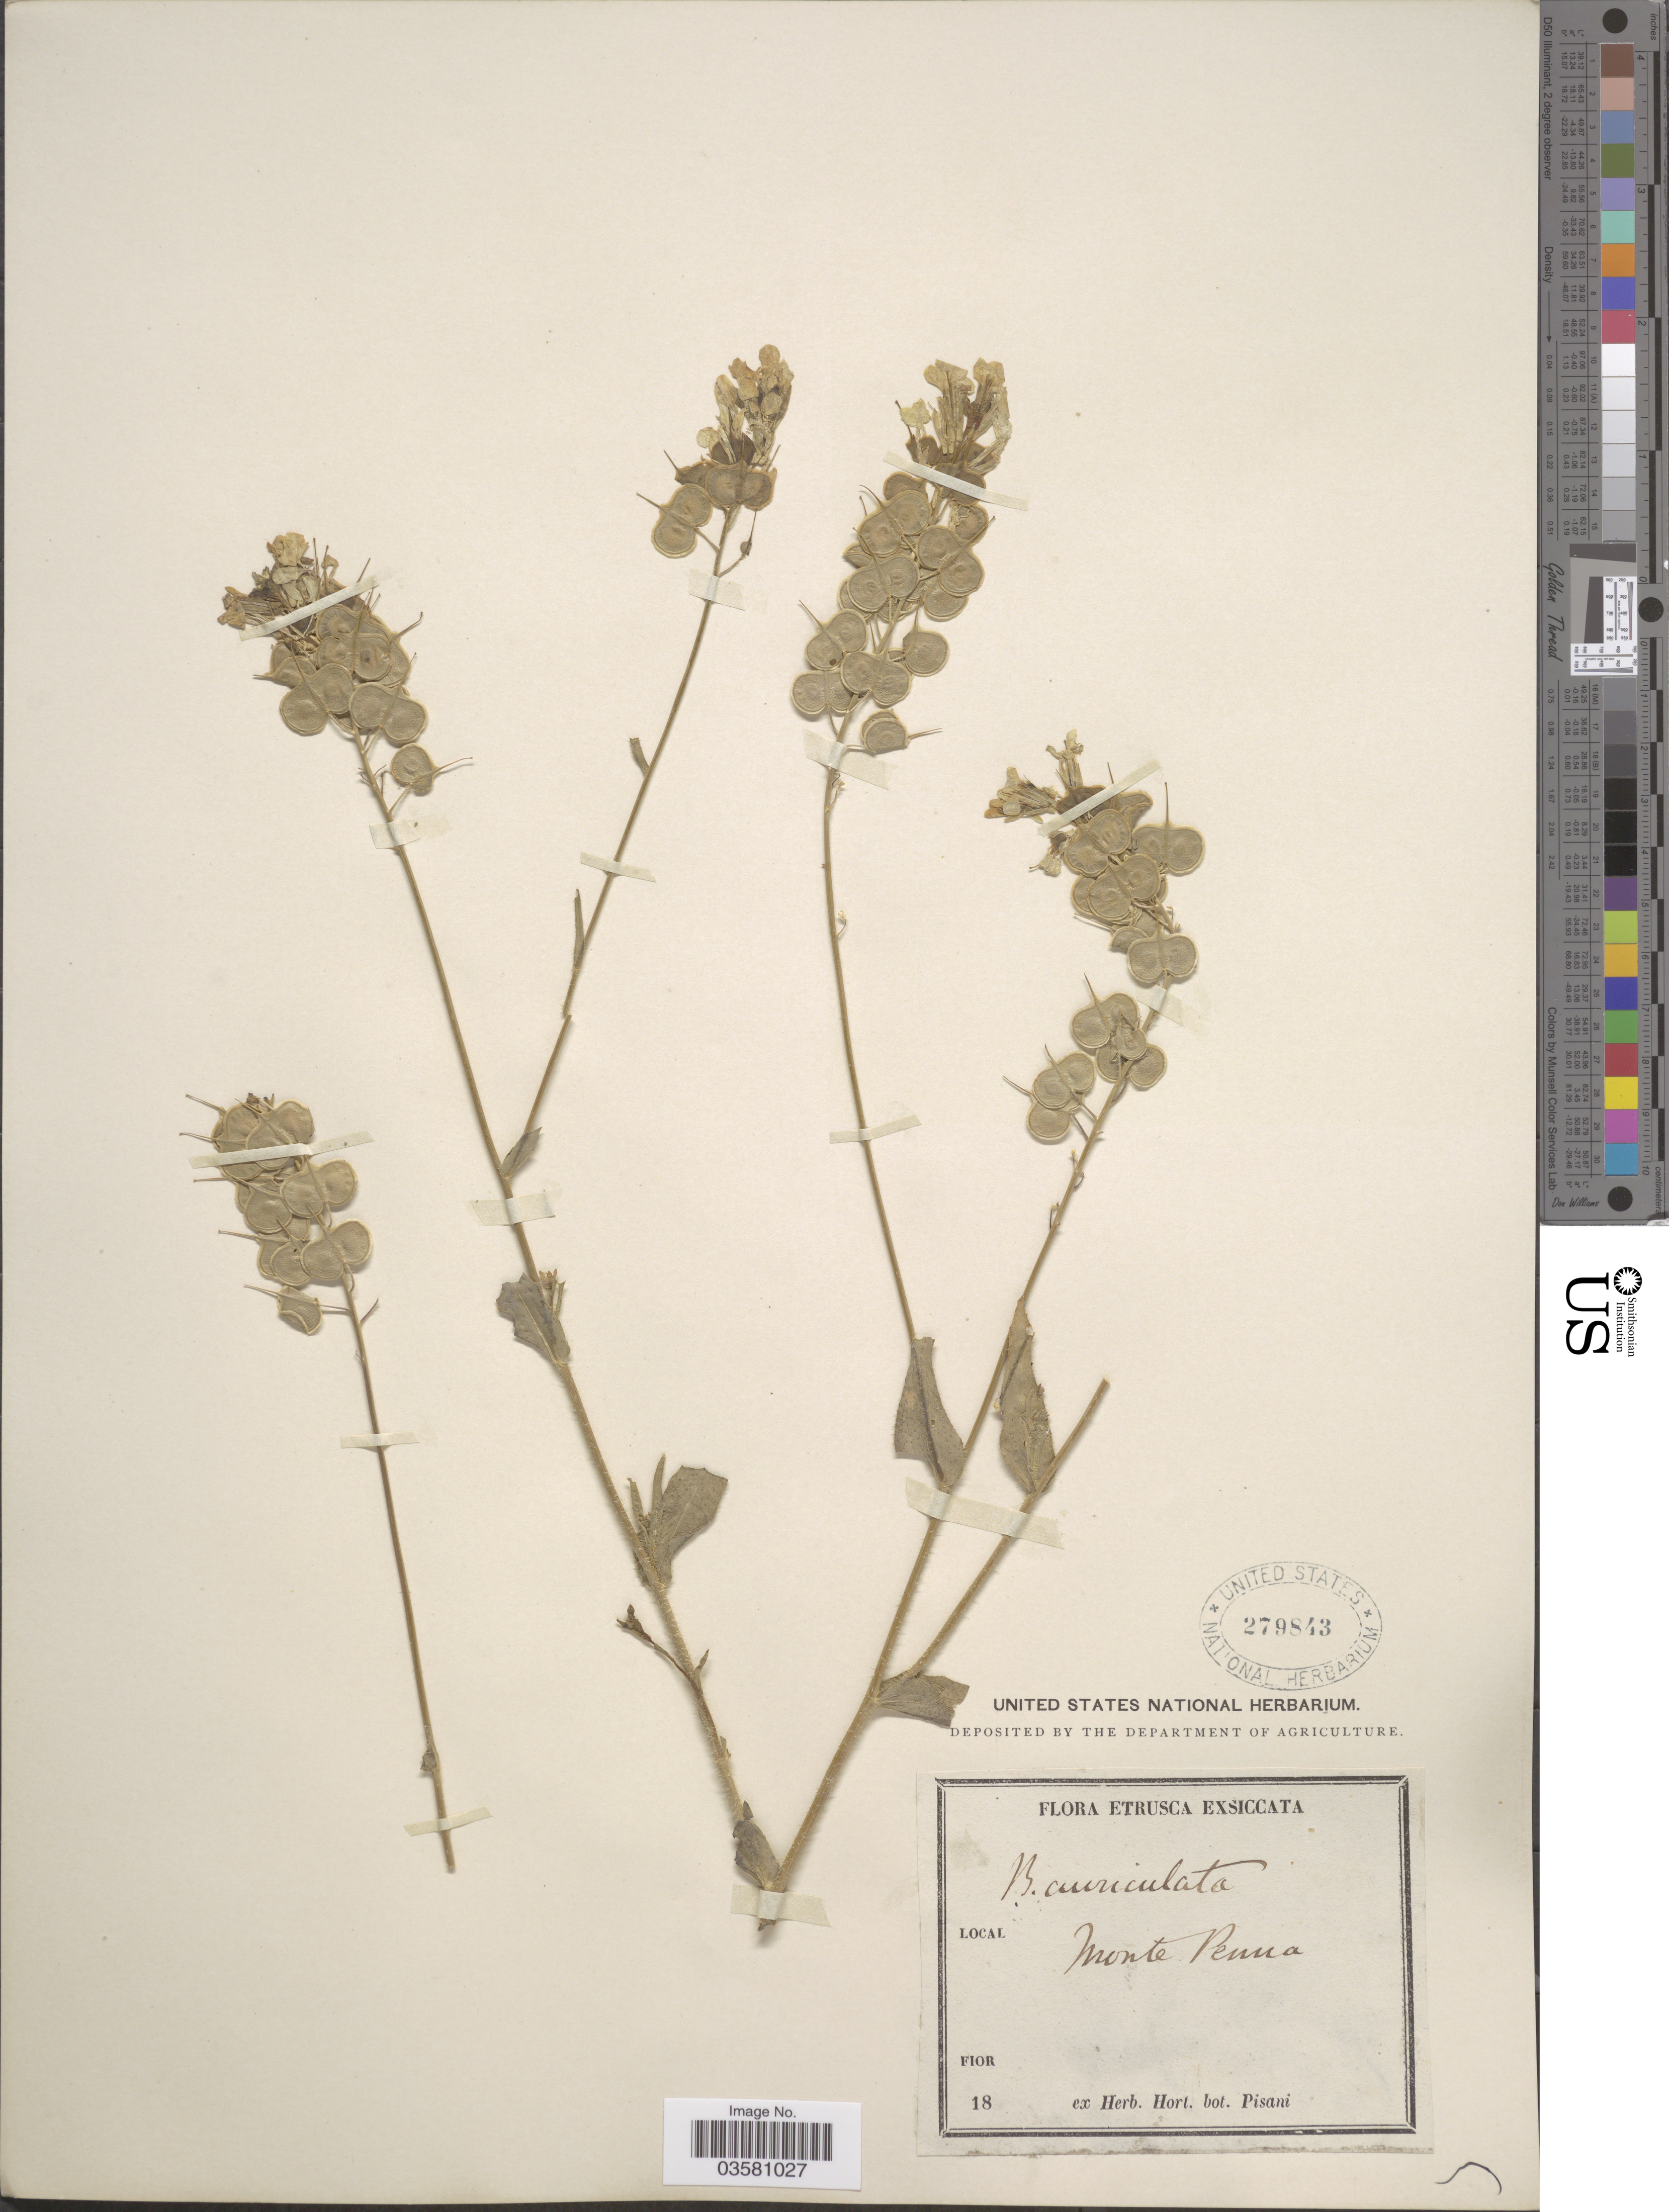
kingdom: Plantae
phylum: Tracheophyta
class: Magnoliopsida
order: Brassicales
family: Brassicaceae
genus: Biscutella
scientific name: Biscutella auriculata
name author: L.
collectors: ex herb. Hort. Bot. Pisani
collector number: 18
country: Italy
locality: Etrusca. Monte Penna.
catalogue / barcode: US 279843